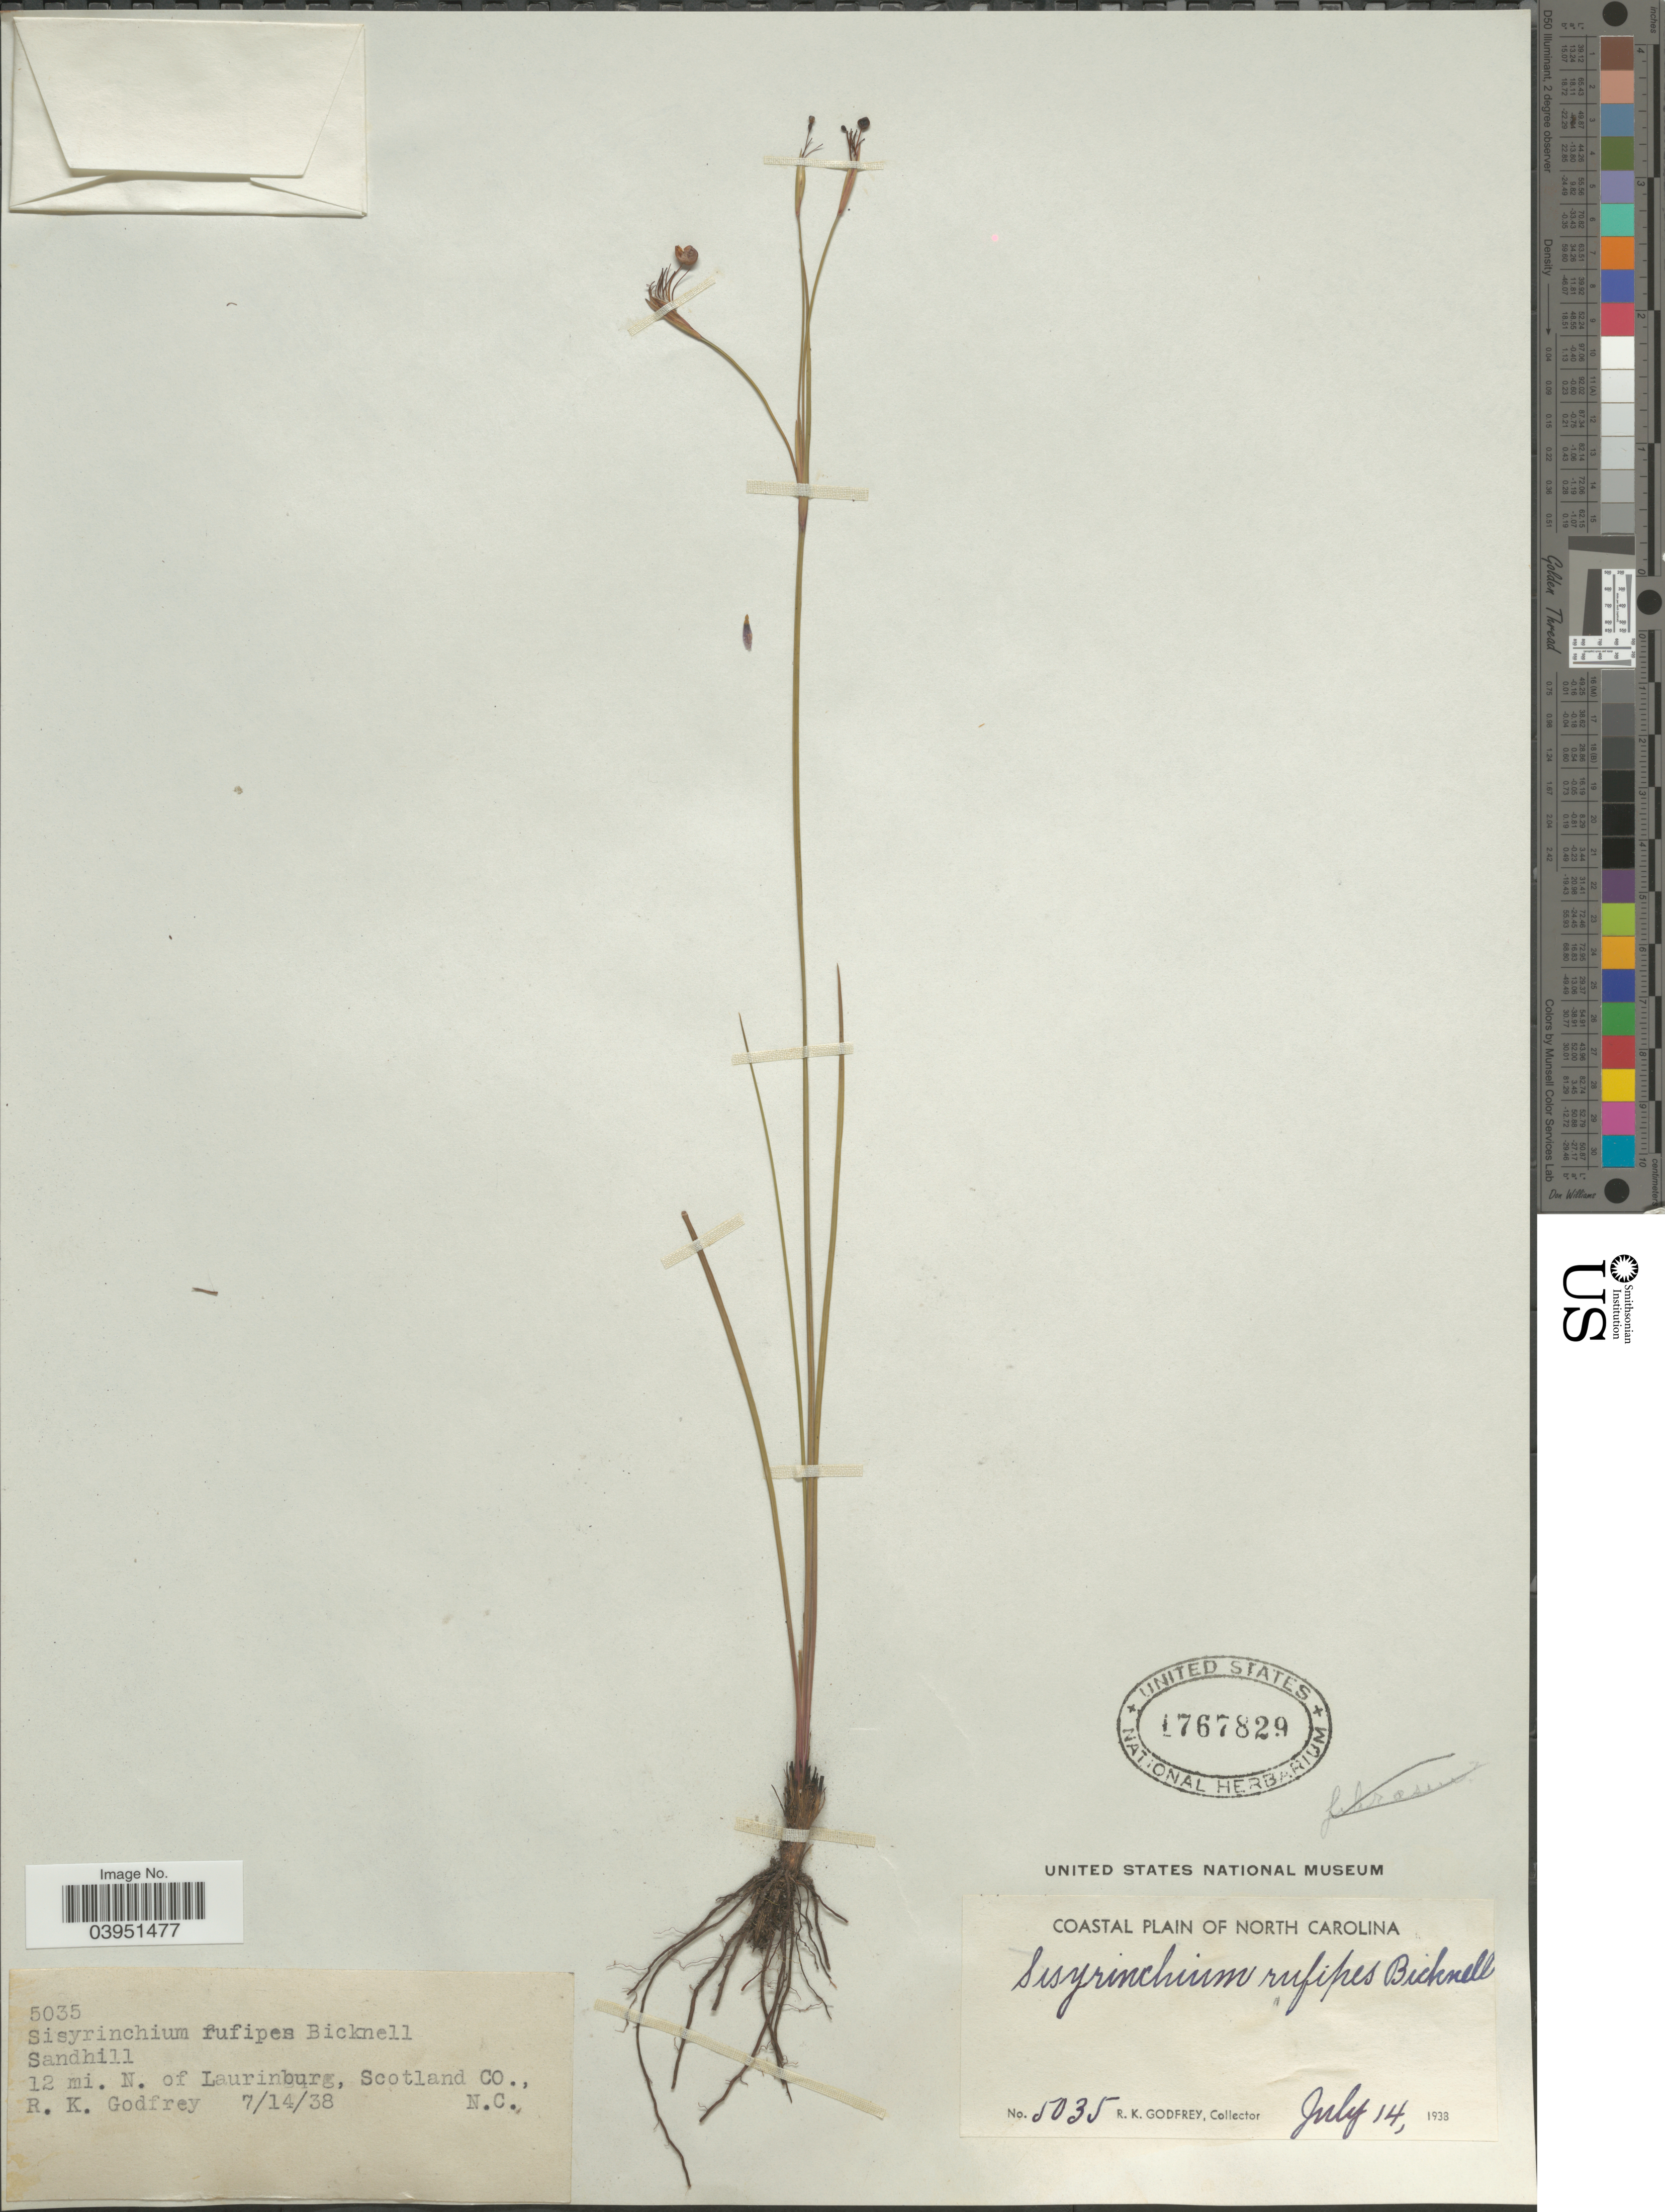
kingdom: Plantae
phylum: Tracheophyta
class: Liliopsida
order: Asparagales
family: Iridaceae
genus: Sisyrinchium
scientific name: Sisyrinchium nanum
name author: Phil.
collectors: R. K. Godfrey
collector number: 5035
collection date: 1938-07-14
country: United States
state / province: North Carolina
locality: Coastal plain of North Carolina. Sandhill. 12 mi. N. of Laurinburg, Scotland Co.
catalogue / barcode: US 1767829